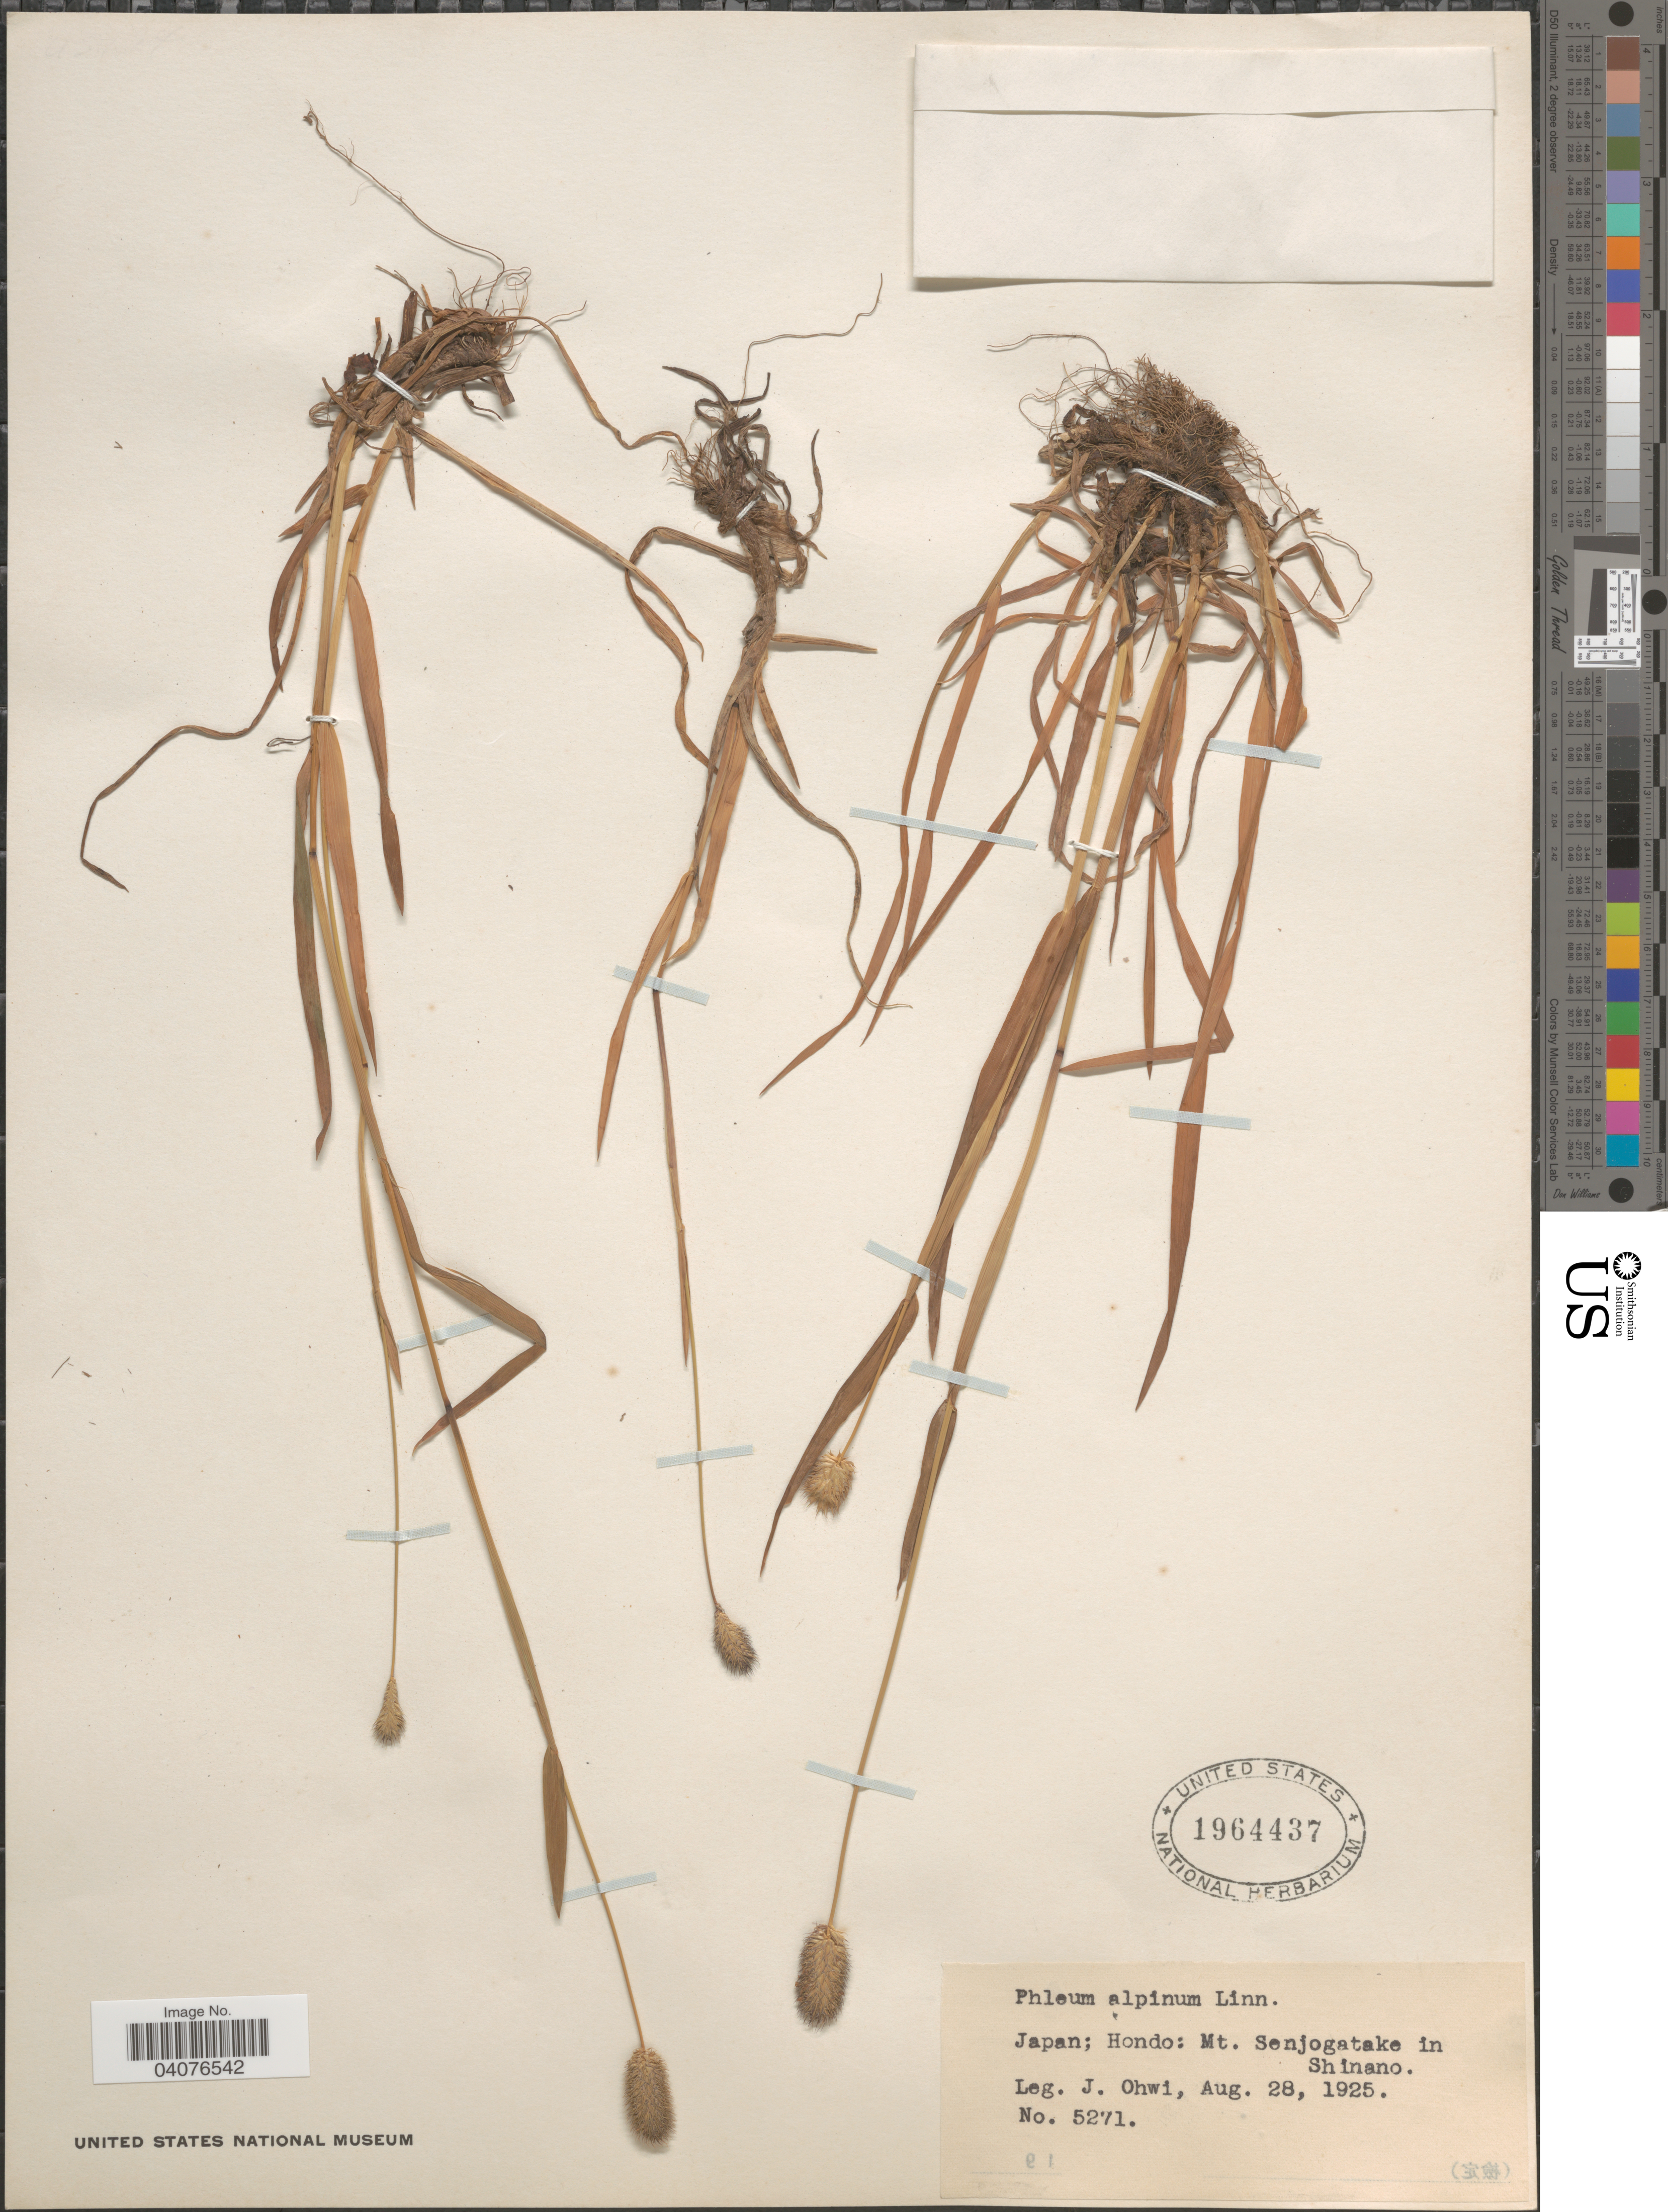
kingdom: Plantae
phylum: Tracheophyta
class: Liliopsida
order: Poales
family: Poaceae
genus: Phleum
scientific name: Phleum alpinum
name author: L.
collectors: J. Ohwi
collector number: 5271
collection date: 1925-08-28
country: Japan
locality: Hondo: Mt. Senjogatake in Shinano.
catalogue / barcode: US 1964437